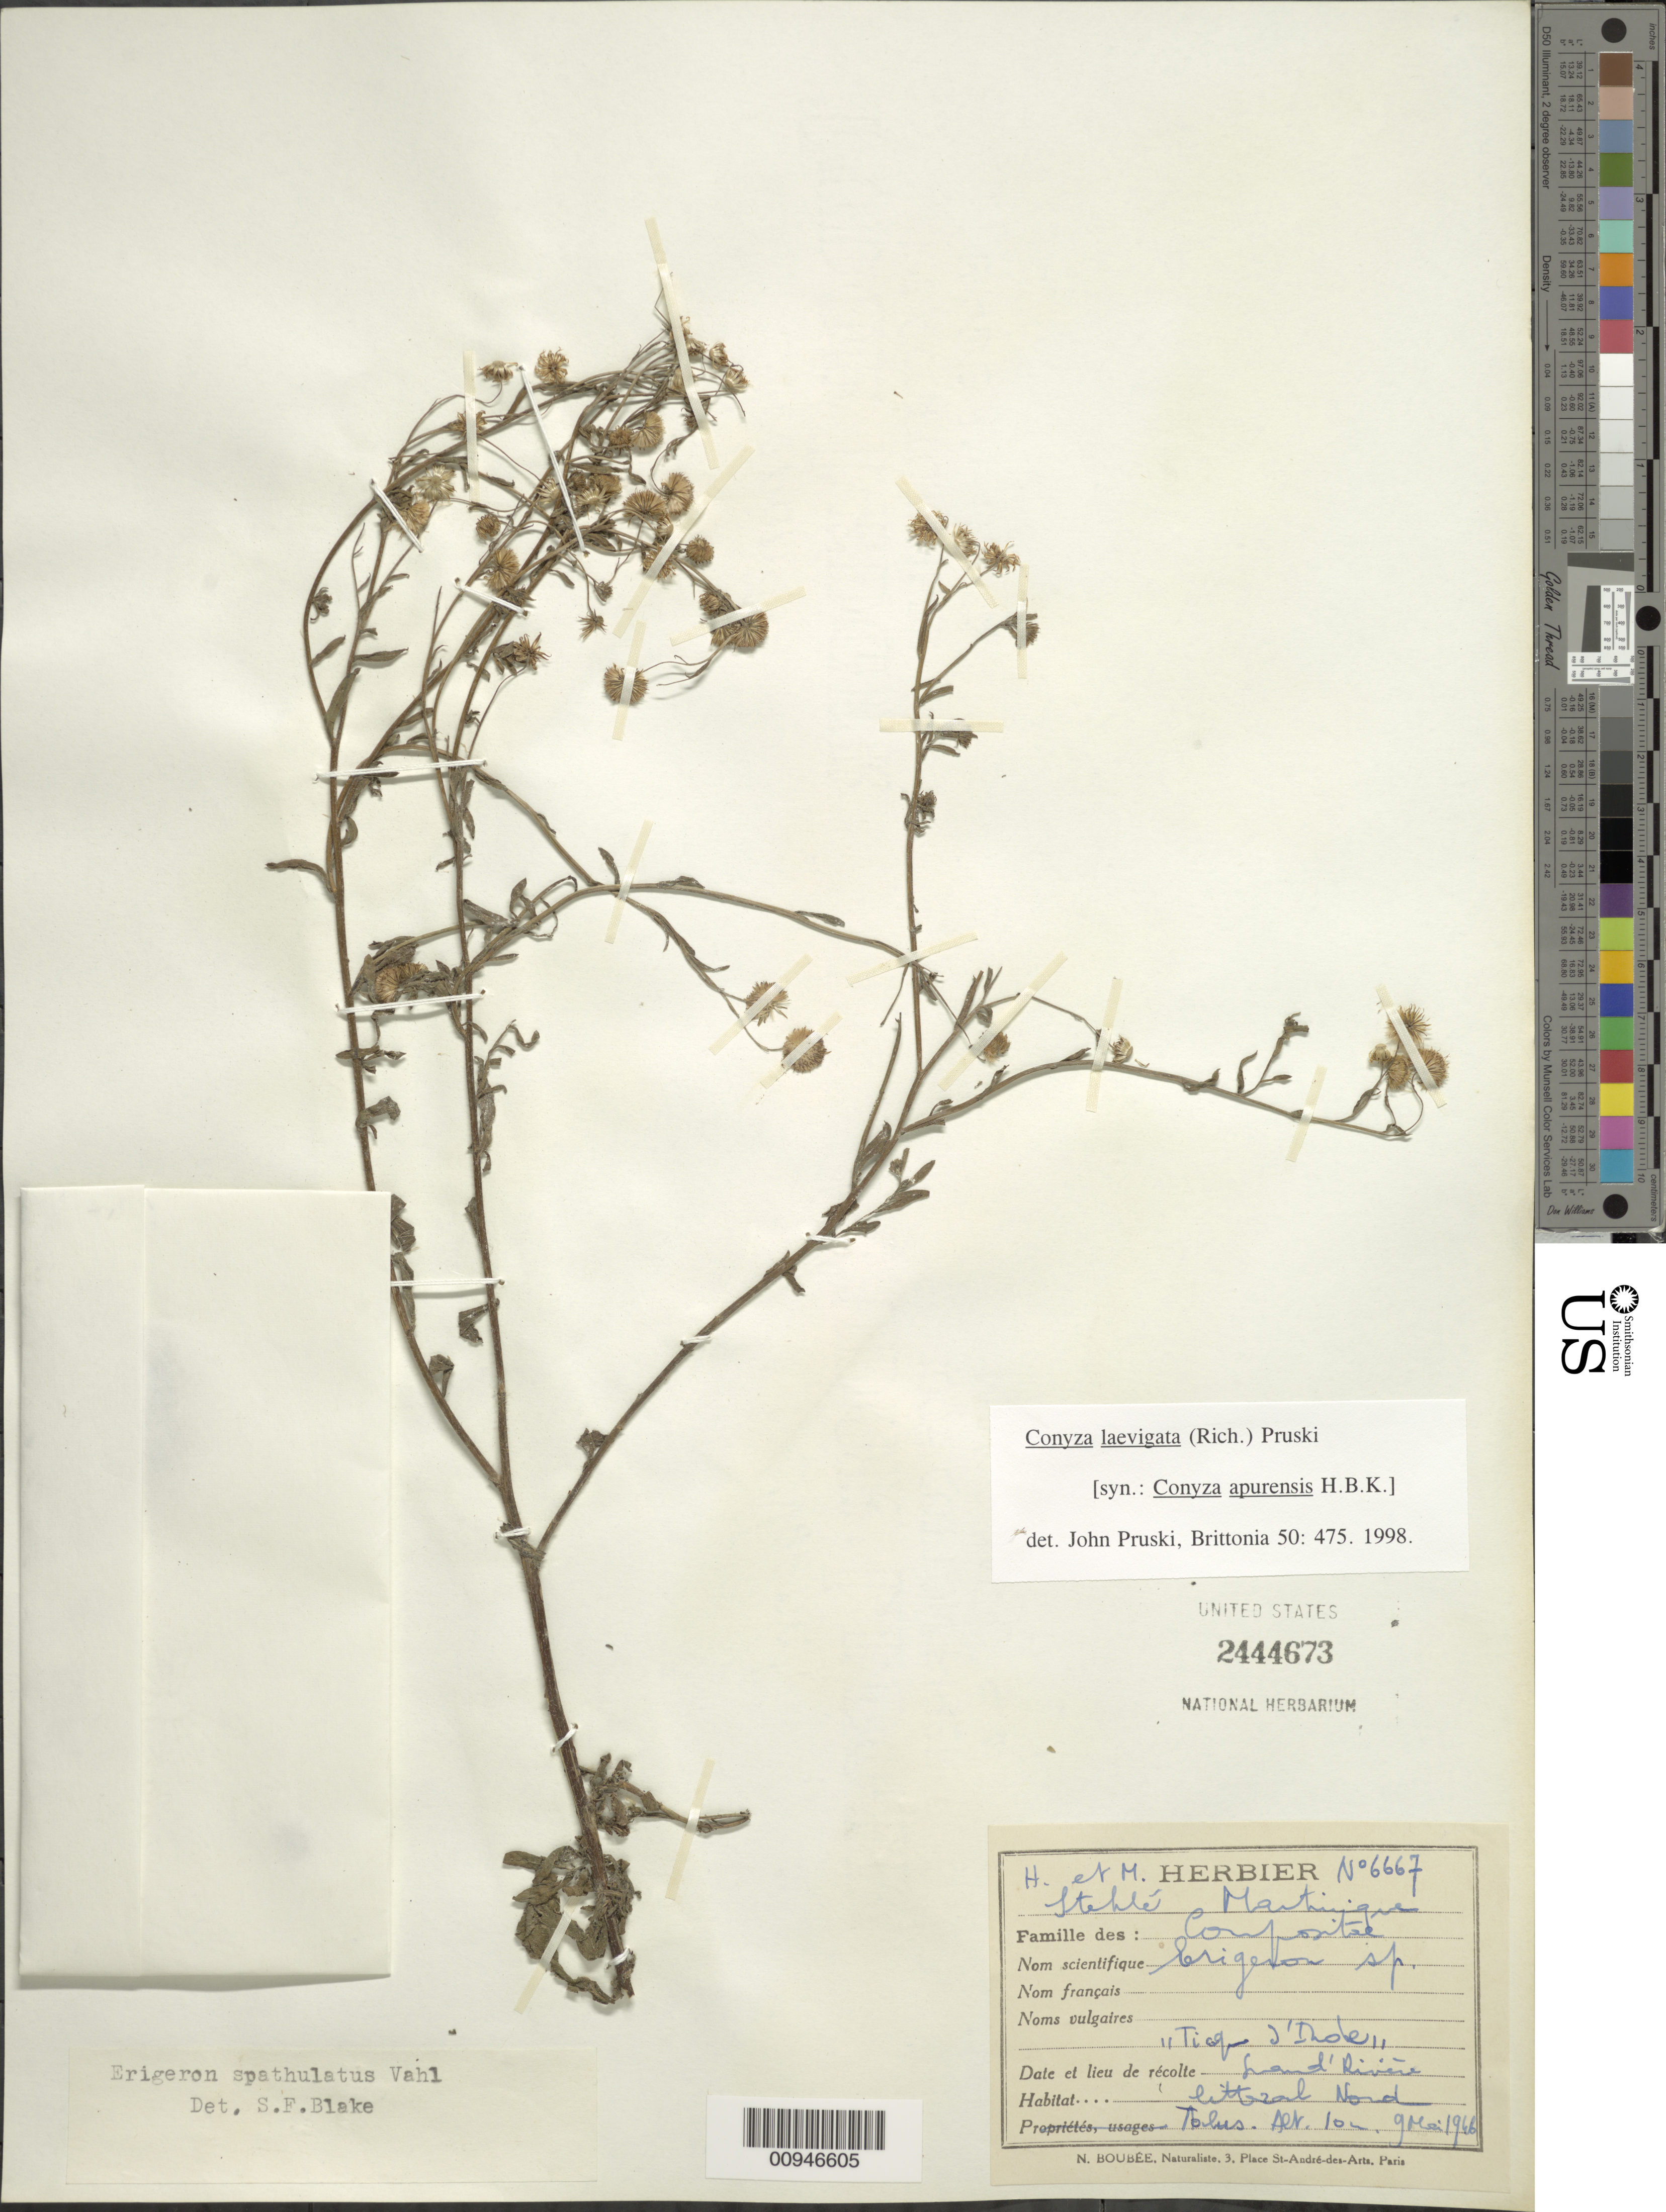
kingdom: Plantae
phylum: Tracheophyta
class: Magnoliopsida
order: Asterales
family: Asteraceae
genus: Conyza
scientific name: Conyza laevigata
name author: (Rich.) Pruski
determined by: Pruski, J. F.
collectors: H. Stehlé & M. Stehlé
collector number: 6667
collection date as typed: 09 May 1946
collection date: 1946-05-09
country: Martinique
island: Martinique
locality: Grand Rivère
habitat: Littoral nord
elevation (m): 10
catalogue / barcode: US 2444673